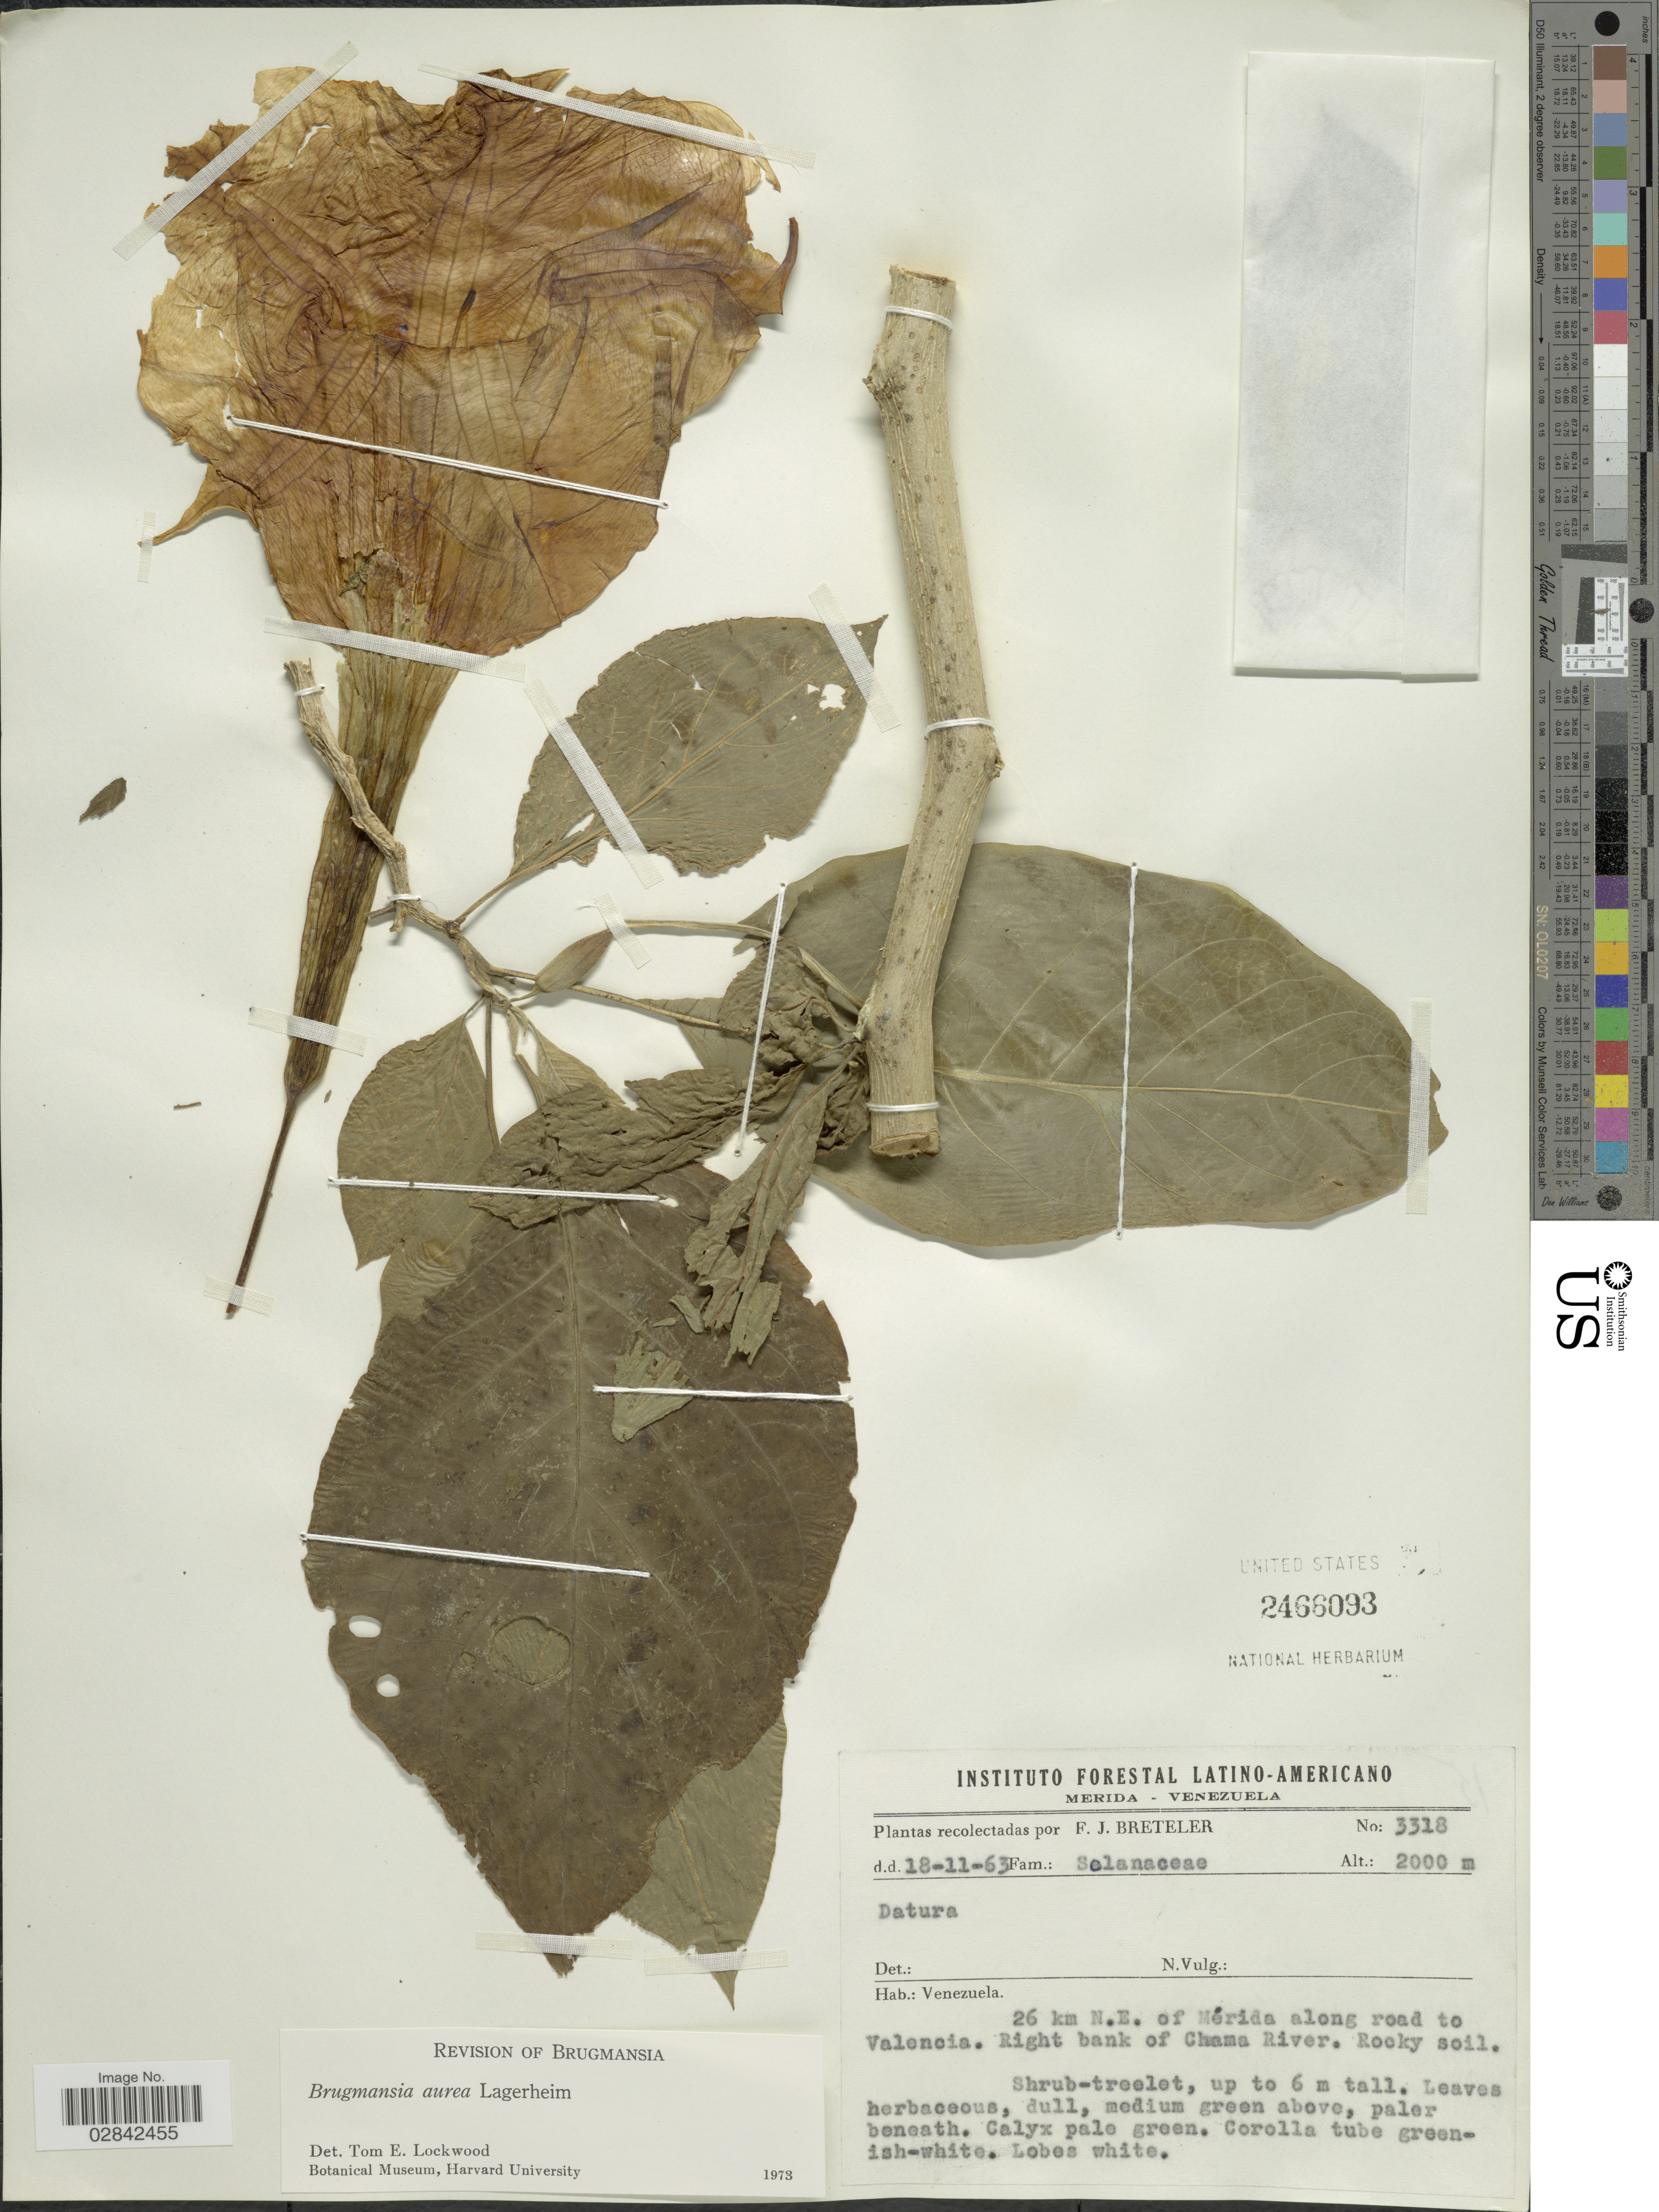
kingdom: Plantae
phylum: Tracheophyta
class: Magnoliopsida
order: Solanales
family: Solanaceae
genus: Brugmansia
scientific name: Brugmansia aurea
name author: Lagerh.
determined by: Lockwood, T. E.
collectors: F. J. Breteler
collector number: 3318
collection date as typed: Transcribed d/m/y: 18/11/63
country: Venezuela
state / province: Mérida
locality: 26 km N.E. of Mérida along road to Valencia. Right bank of Chama River.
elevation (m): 2000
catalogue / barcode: US 2466093